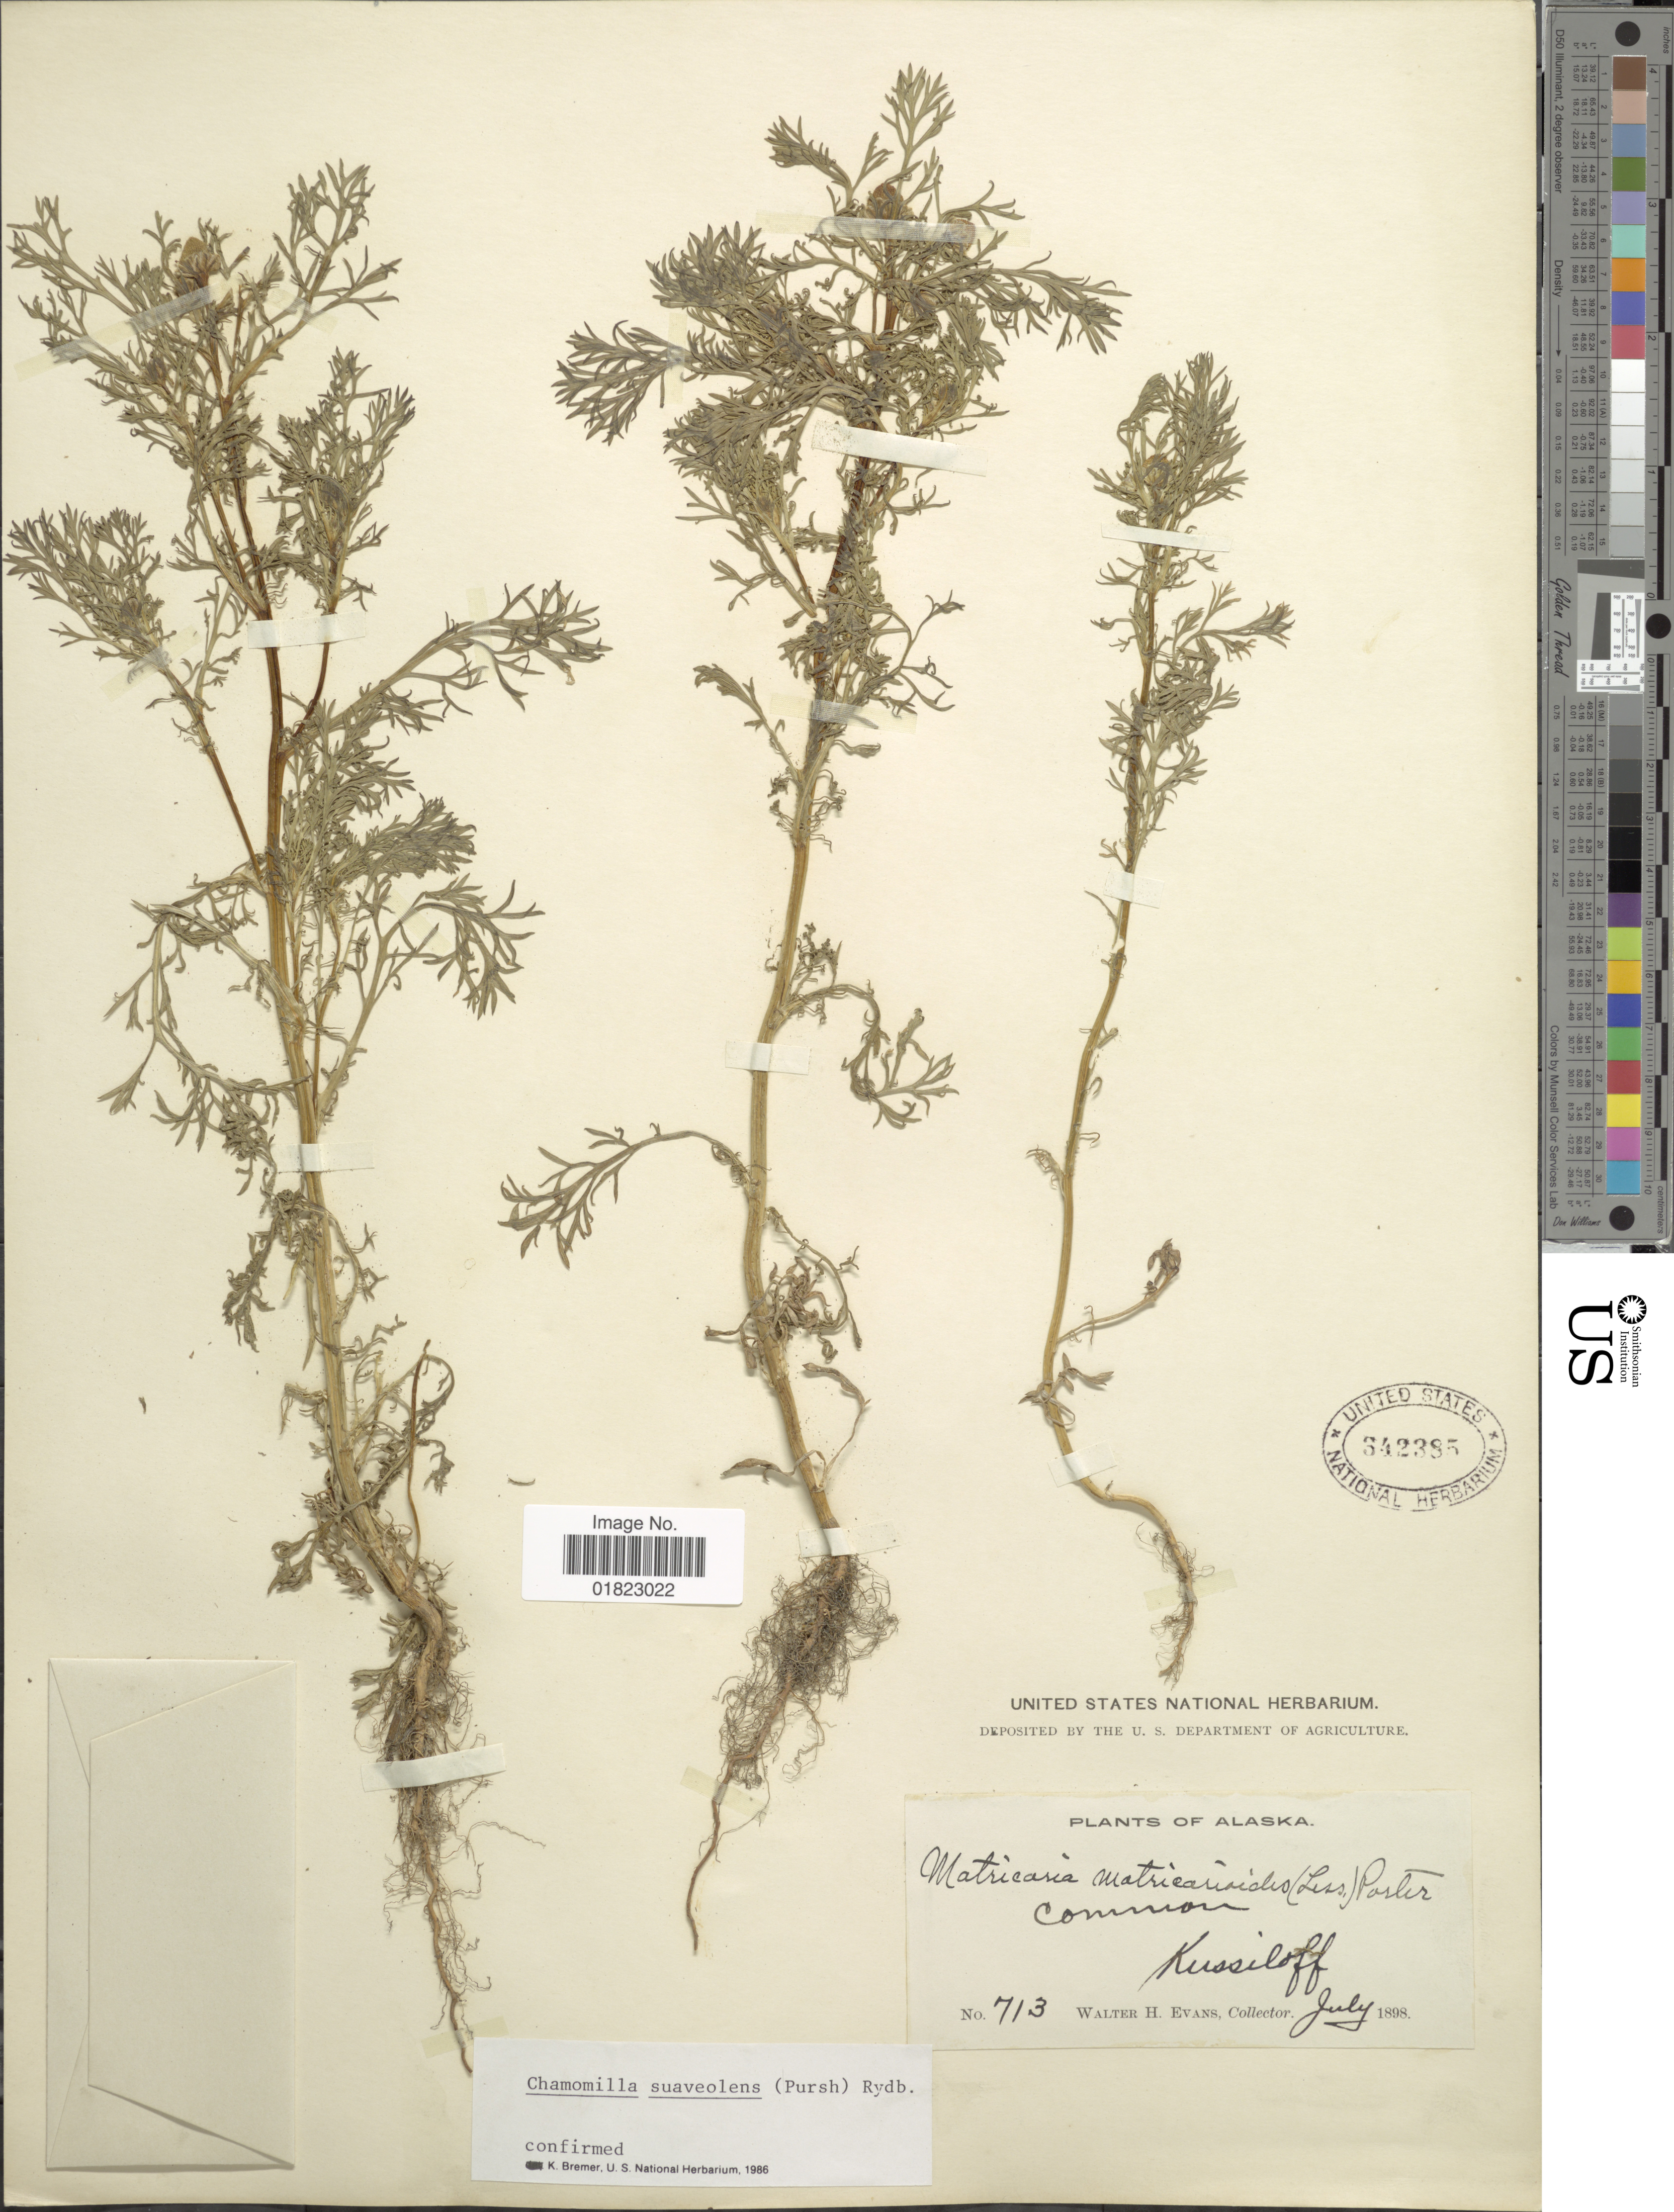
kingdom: Plantae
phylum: Tracheophyta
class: Magnoliopsida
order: Asterales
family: Asteraceae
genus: Matricaria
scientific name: Matricaria matricarioides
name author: (Less.) Porter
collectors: W. H. Evans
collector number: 713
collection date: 1898-07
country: United States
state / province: Alaska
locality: Kussiloff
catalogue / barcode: US 342385